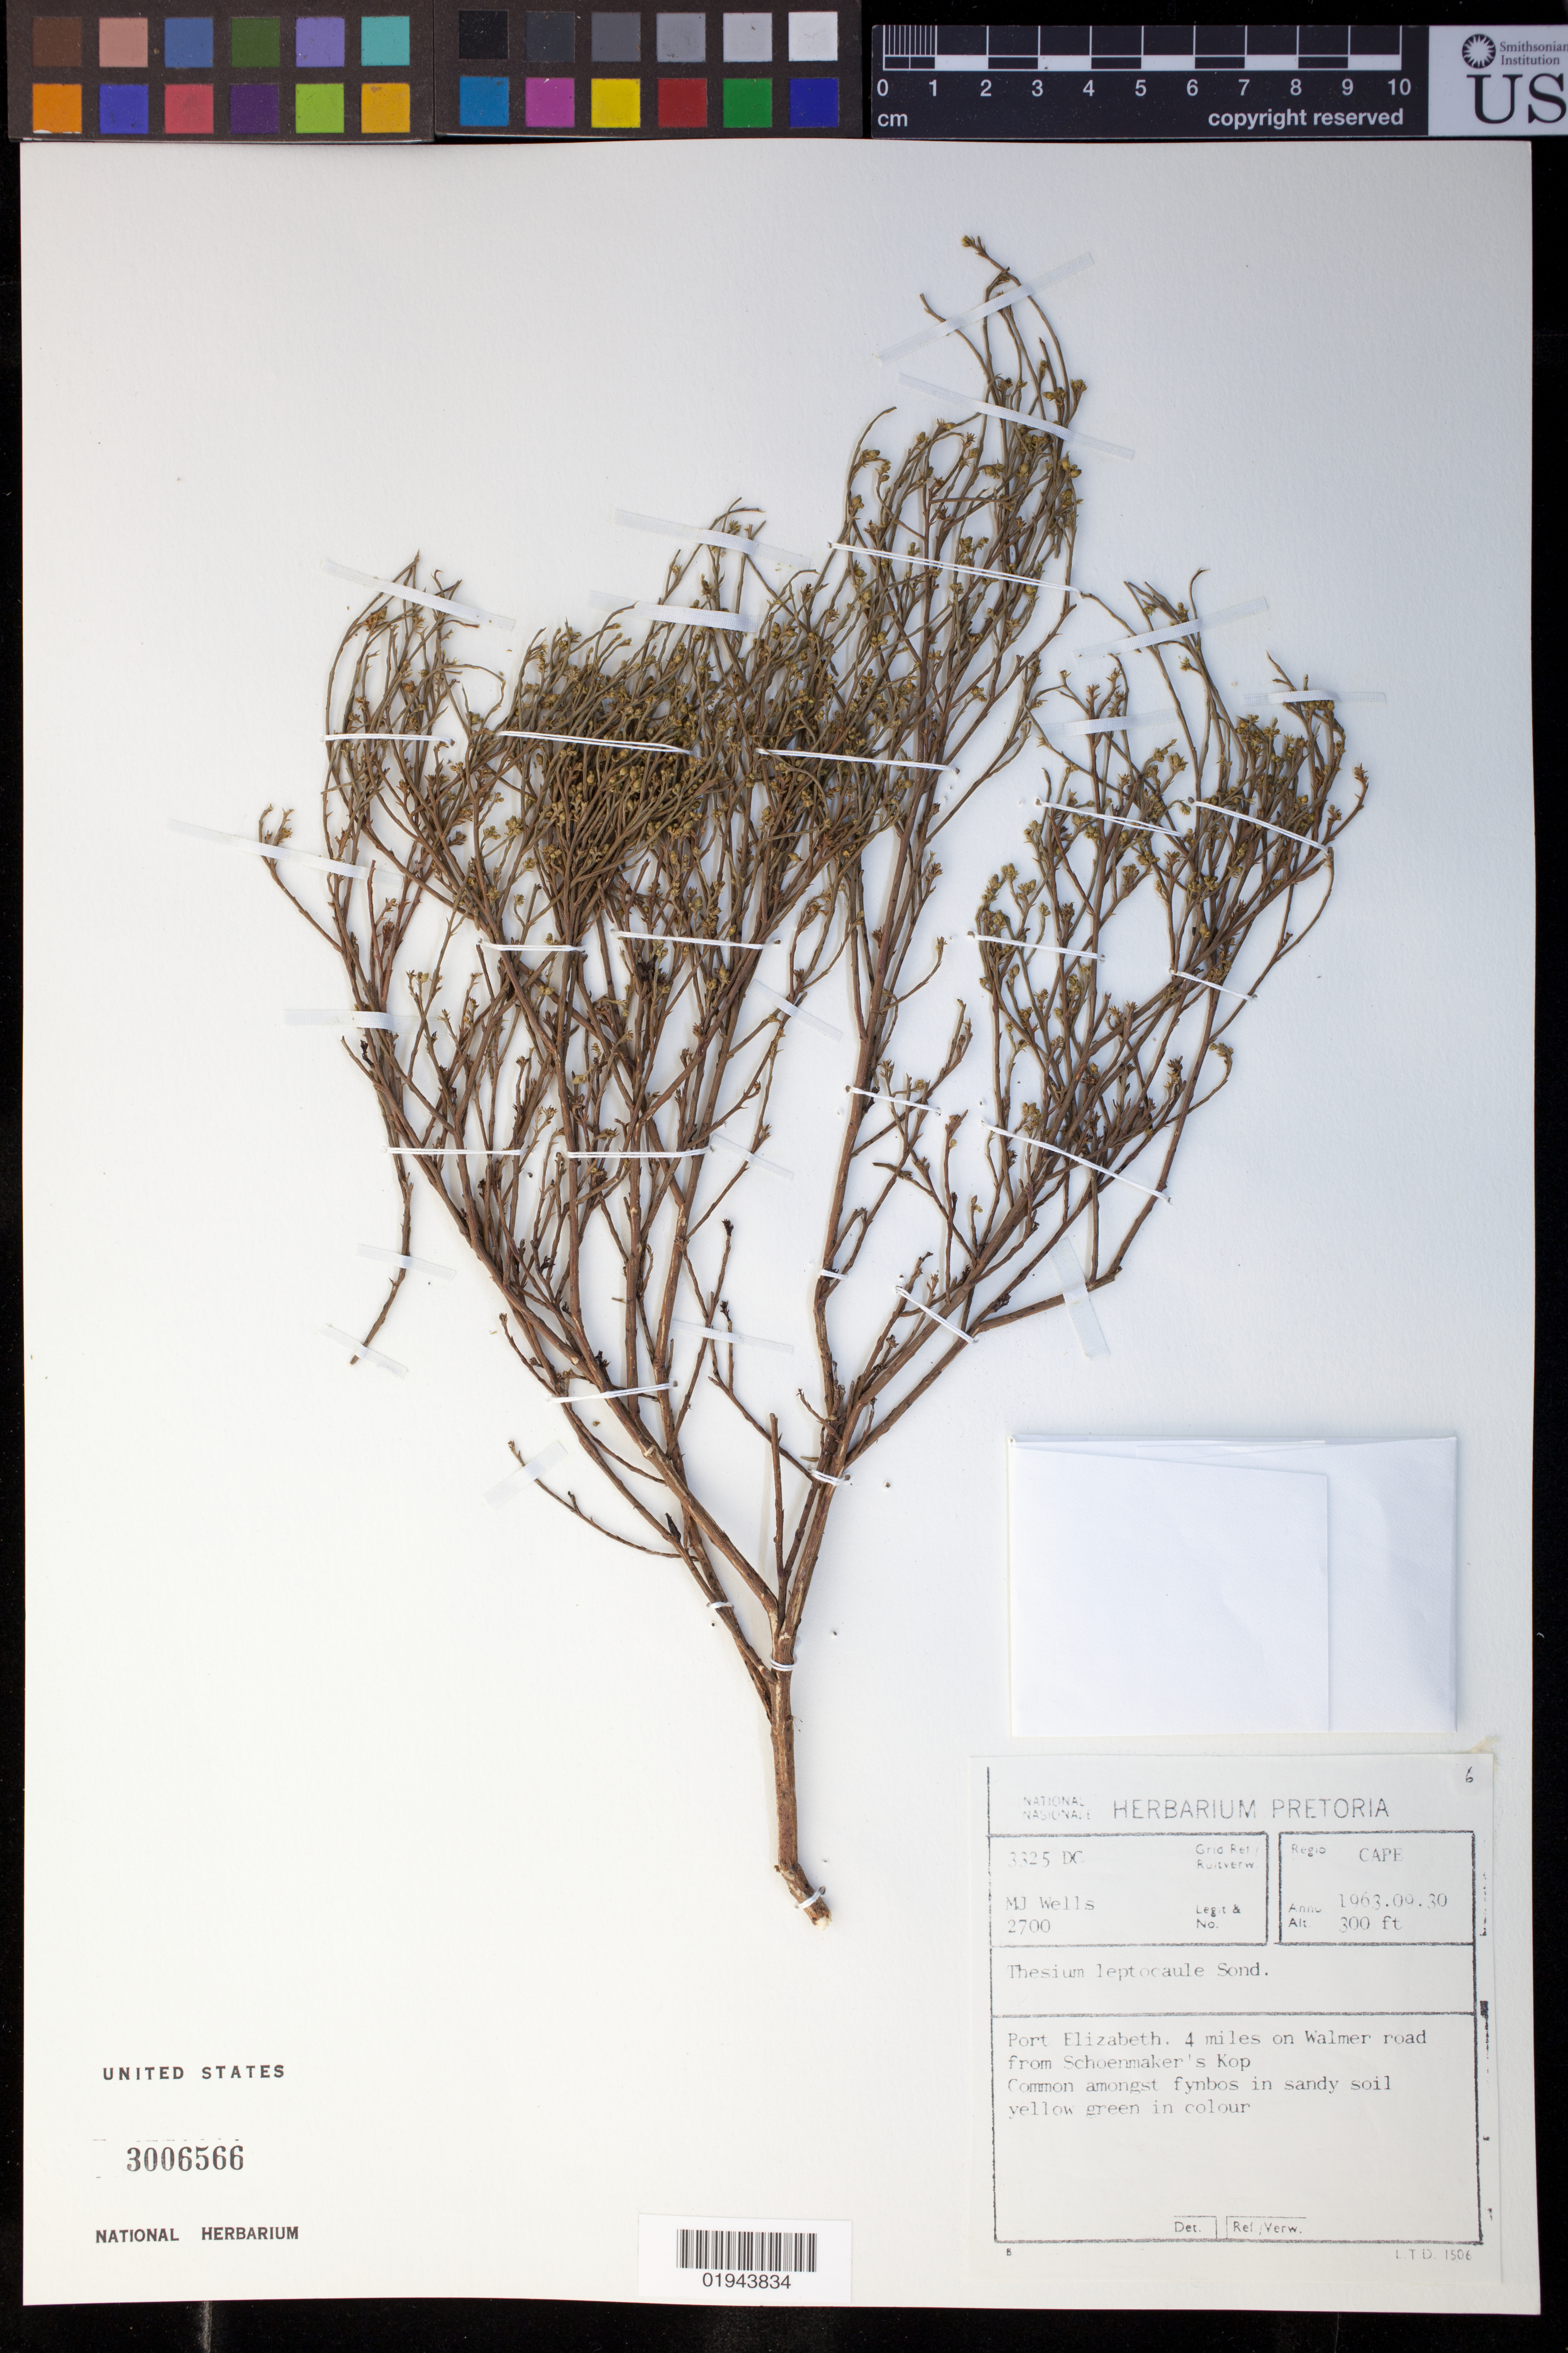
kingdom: Plantae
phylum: Tracheophyta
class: Magnoliopsida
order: Santalales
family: Thesiaceae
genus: Thesium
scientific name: Thesium leptocaule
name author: Sond.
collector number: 2700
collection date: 1963-09-30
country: South Africa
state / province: Eastern Cape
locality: Port Elizabeth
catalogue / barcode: US 3006566